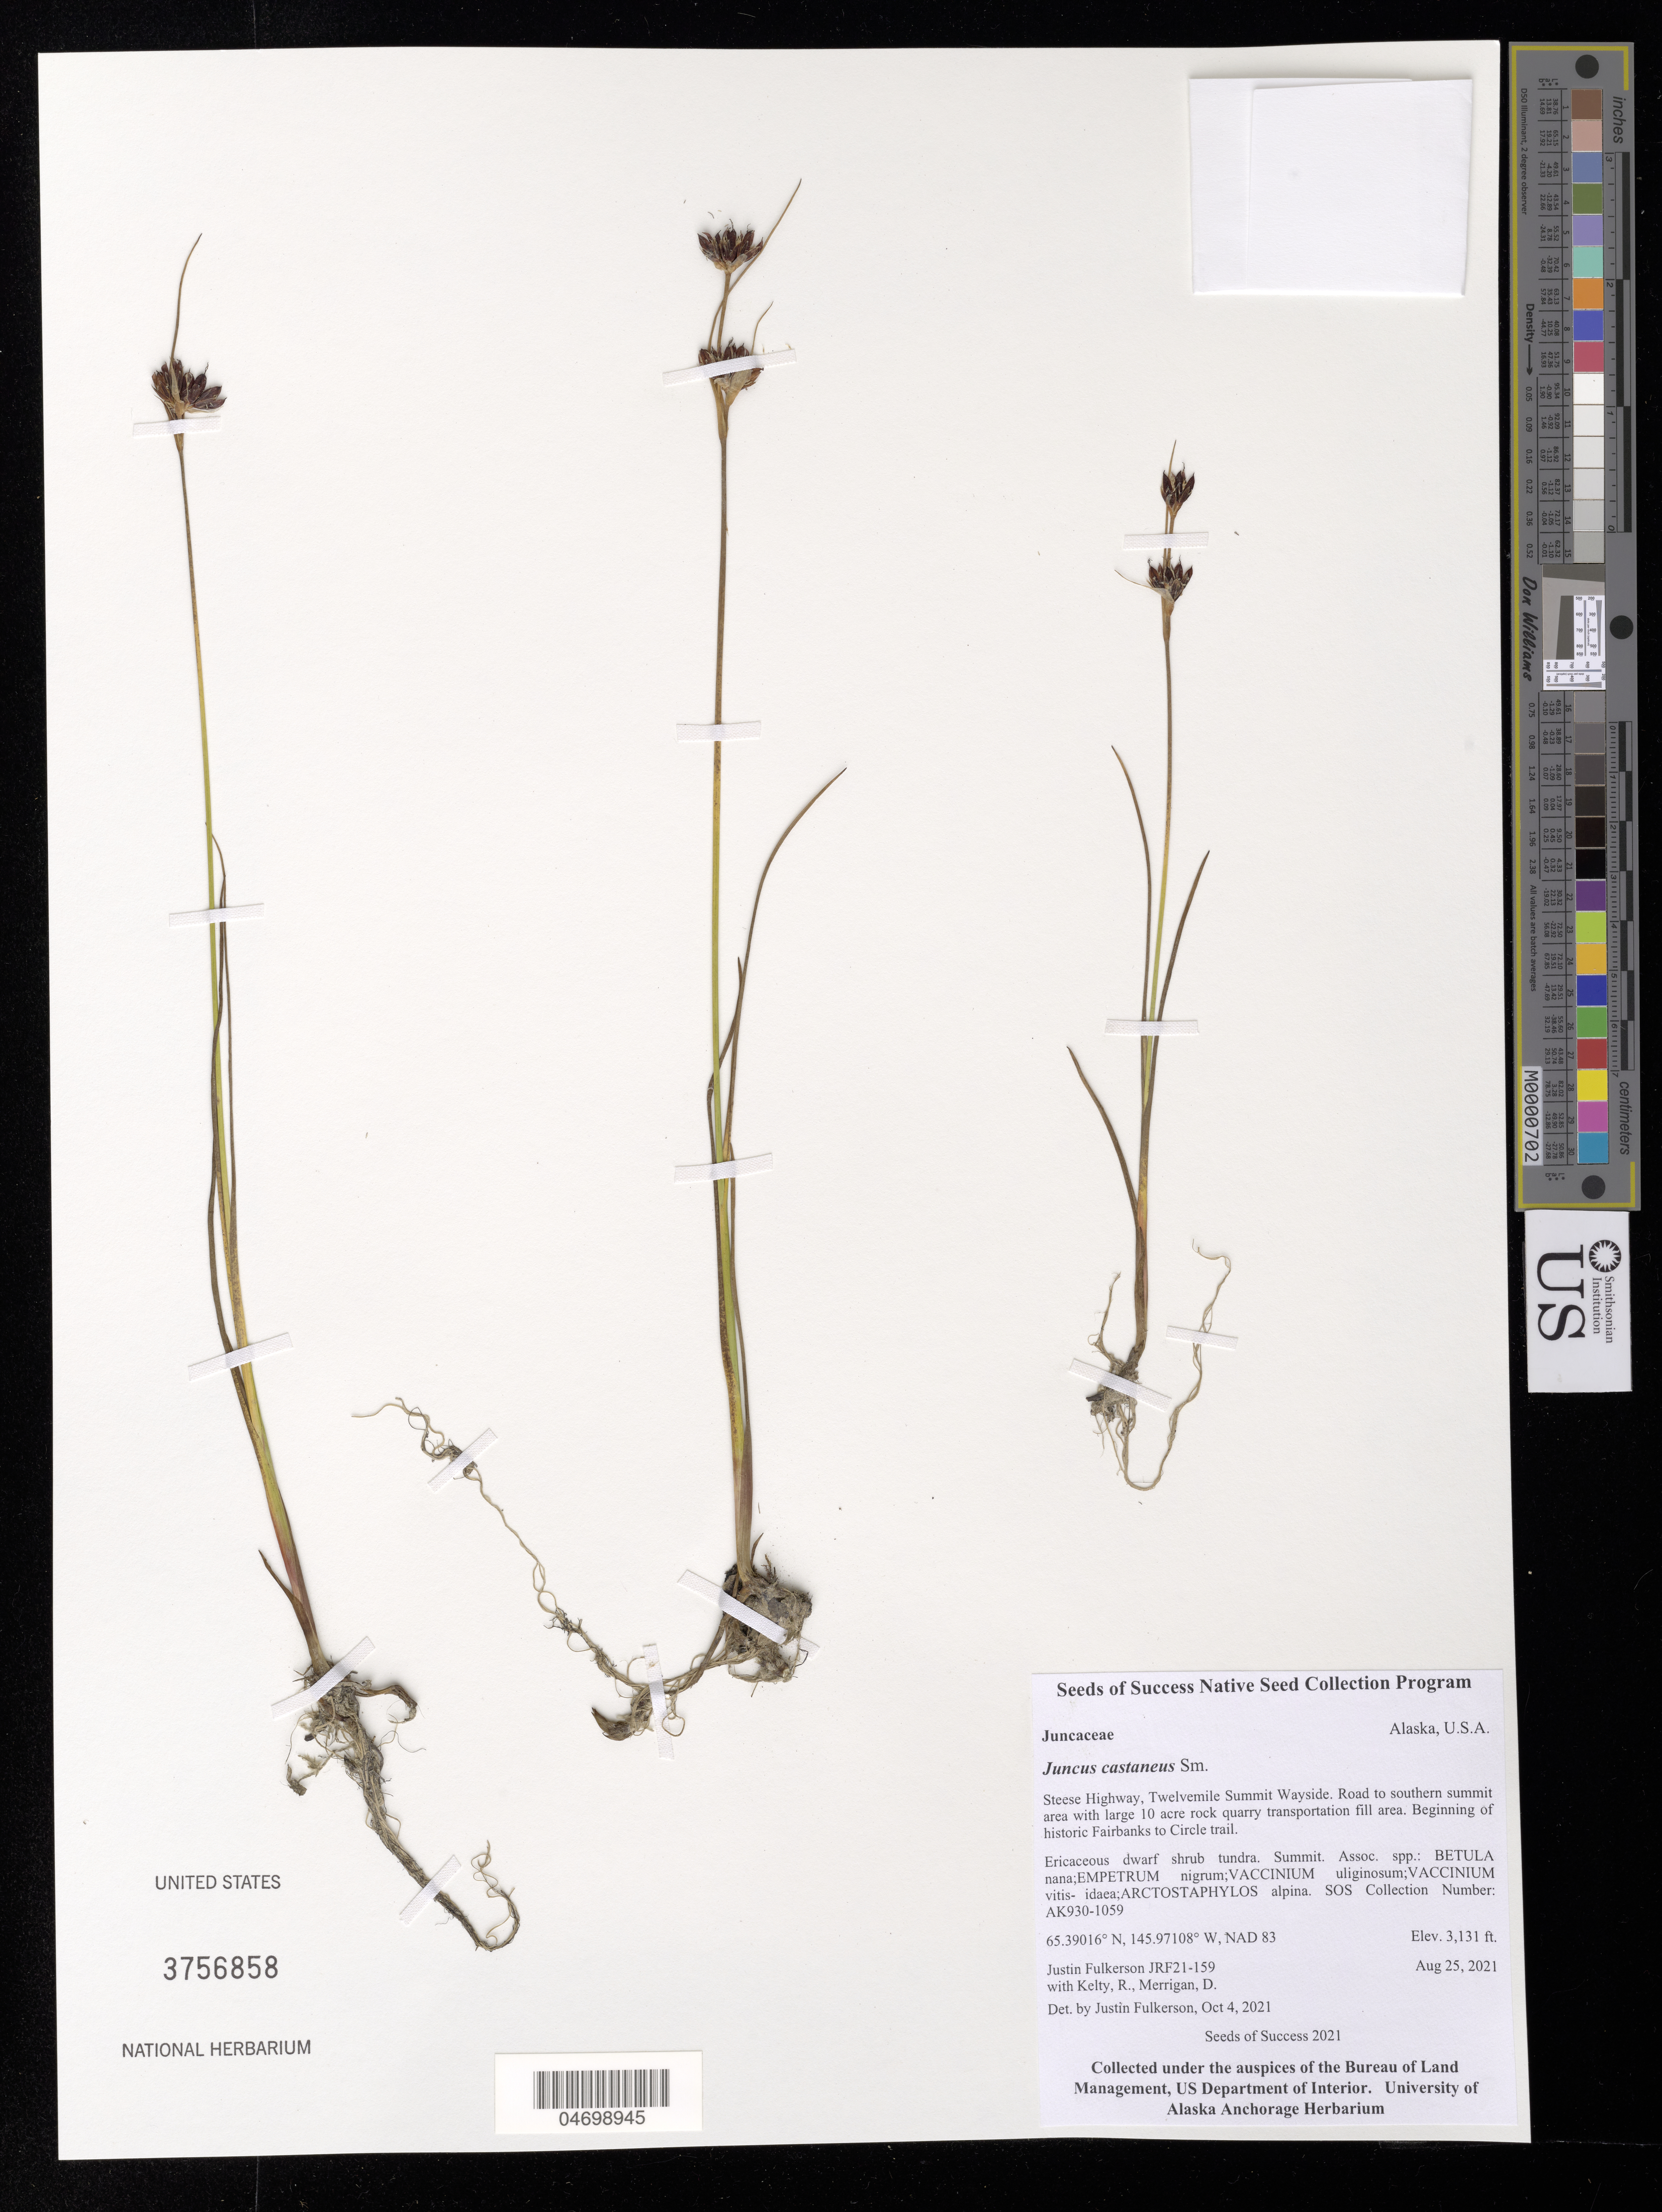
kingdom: Plantae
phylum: Tracheophyta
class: Liliopsida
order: Poales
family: Juncaceae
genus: Juncus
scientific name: Juncus castaneus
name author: Sm.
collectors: J. Fulkerson, R. Kelty & D. Merrigan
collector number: AK930-1059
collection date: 2021-08-25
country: United States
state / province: Alaska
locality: Steese Hwy, 12 mile summit wayside. Beginning of historic Fairbanks to Circle trail.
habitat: Ericaceous dwarf shrub tundra. Summit. With Betula nana, Empetrum nigrum, Vaccinium vitis-idaea, etc.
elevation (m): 954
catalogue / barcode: US 3756858